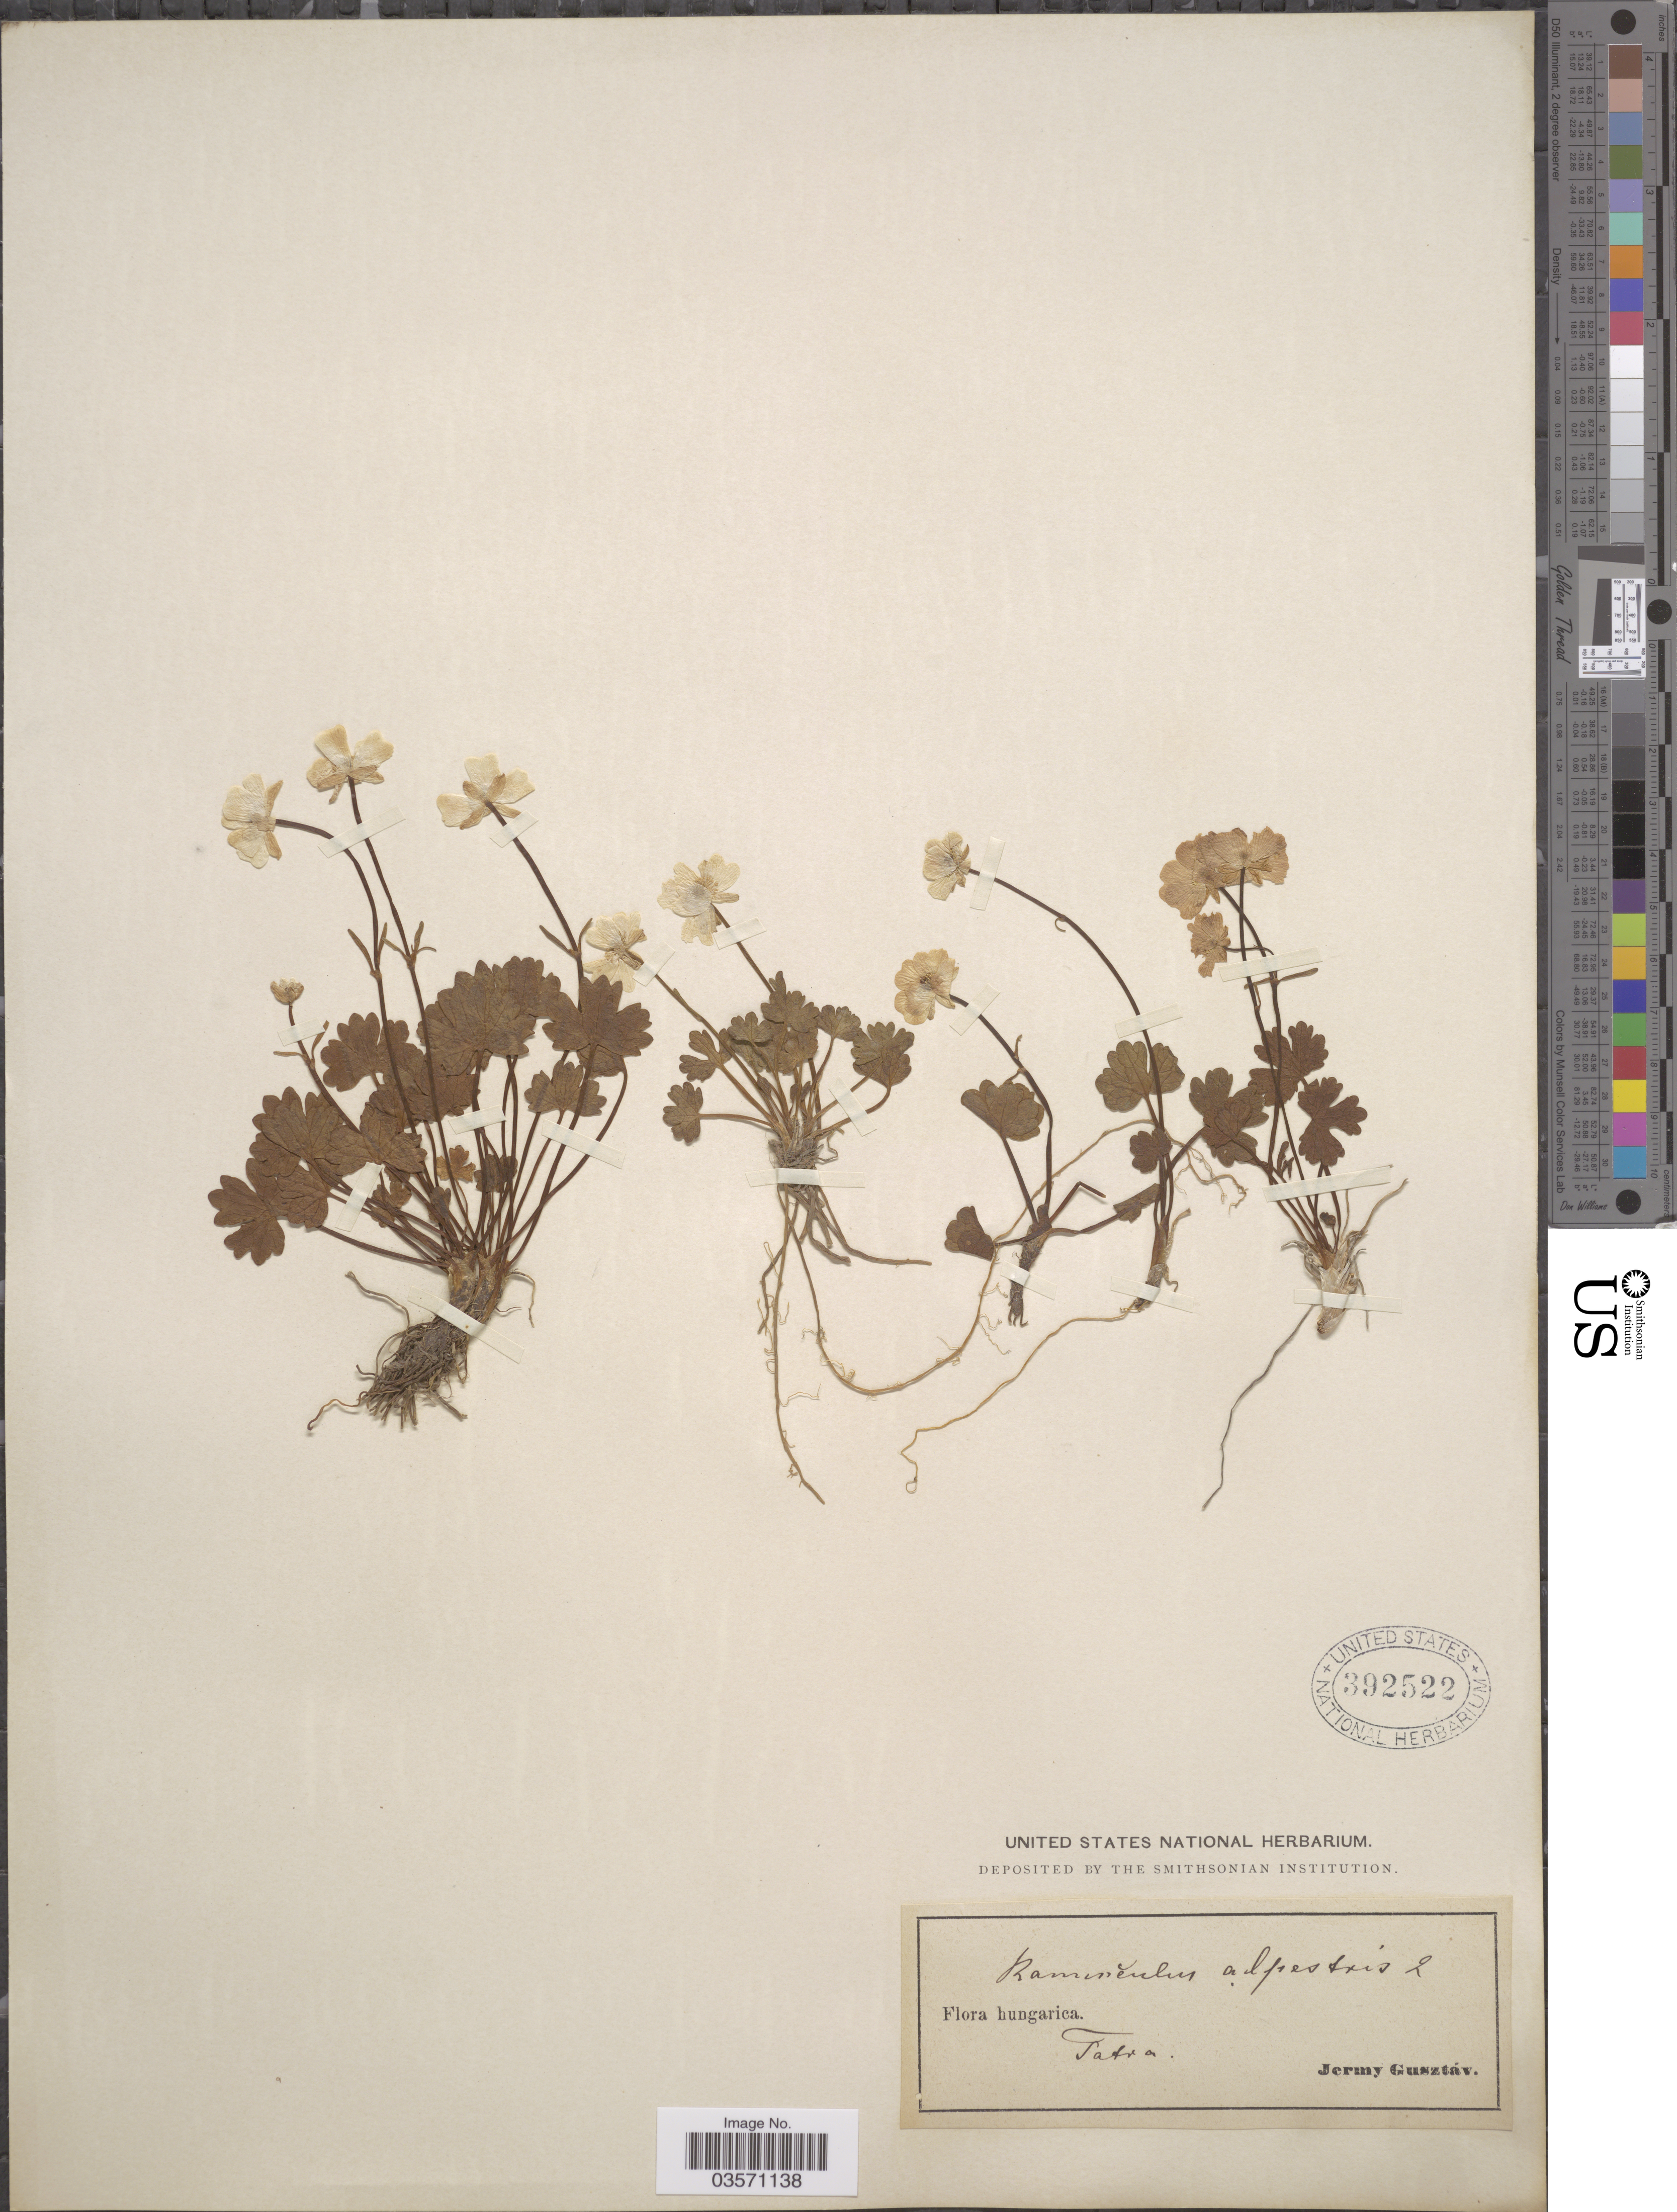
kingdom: Plantae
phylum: Tracheophyta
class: Magnoliopsida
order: Ranunculales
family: Ranunculaceae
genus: Ranunculus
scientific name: Ranunculus alpestris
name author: L.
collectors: J. Gusztav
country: Hungary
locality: Hungarica. Tatra.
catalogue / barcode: US 392522